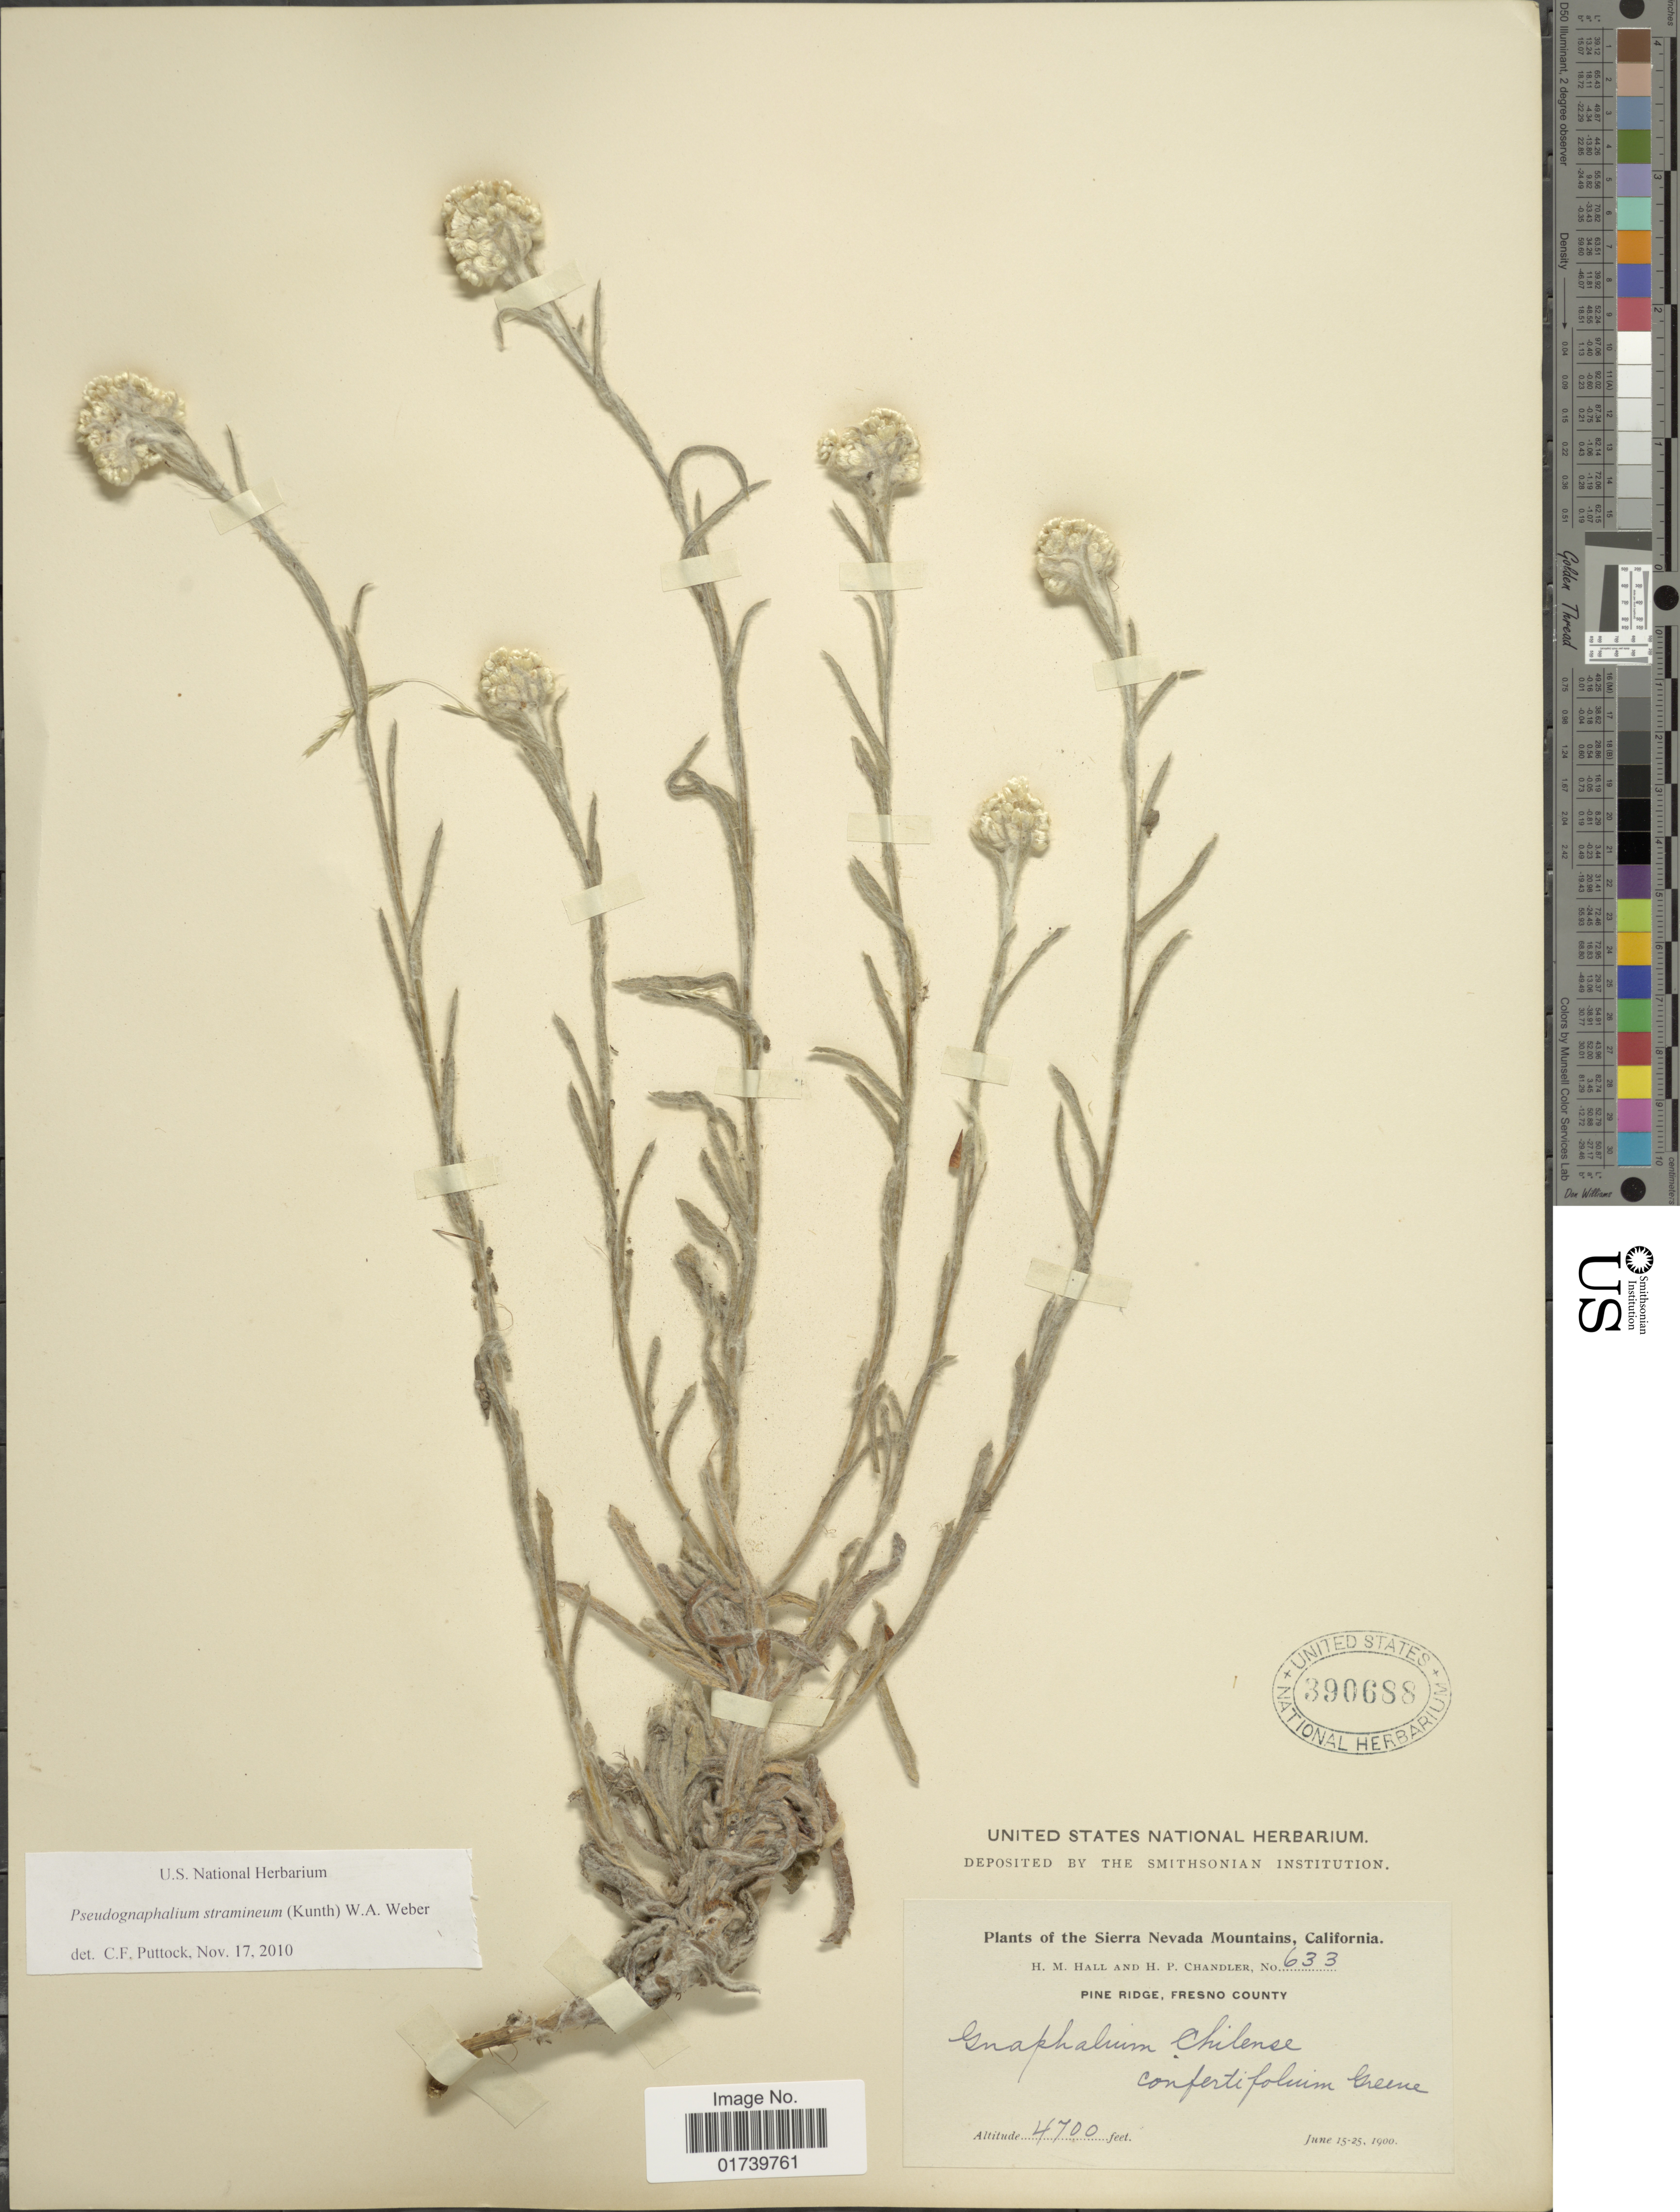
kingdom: Plantae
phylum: Tracheophyta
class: Magnoliopsida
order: Asterales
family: Asteraceae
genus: Pseudognaphalium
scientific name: Pseudognaphalium stramineum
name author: (Kunth) Anderb.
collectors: H. M. Hall & H. Chandler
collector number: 633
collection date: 1900-06-15/1900-06-25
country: United States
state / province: California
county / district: Fresno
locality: Sierra Nevada Mountains. Pine Ridge, Fresno County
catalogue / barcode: US 390688